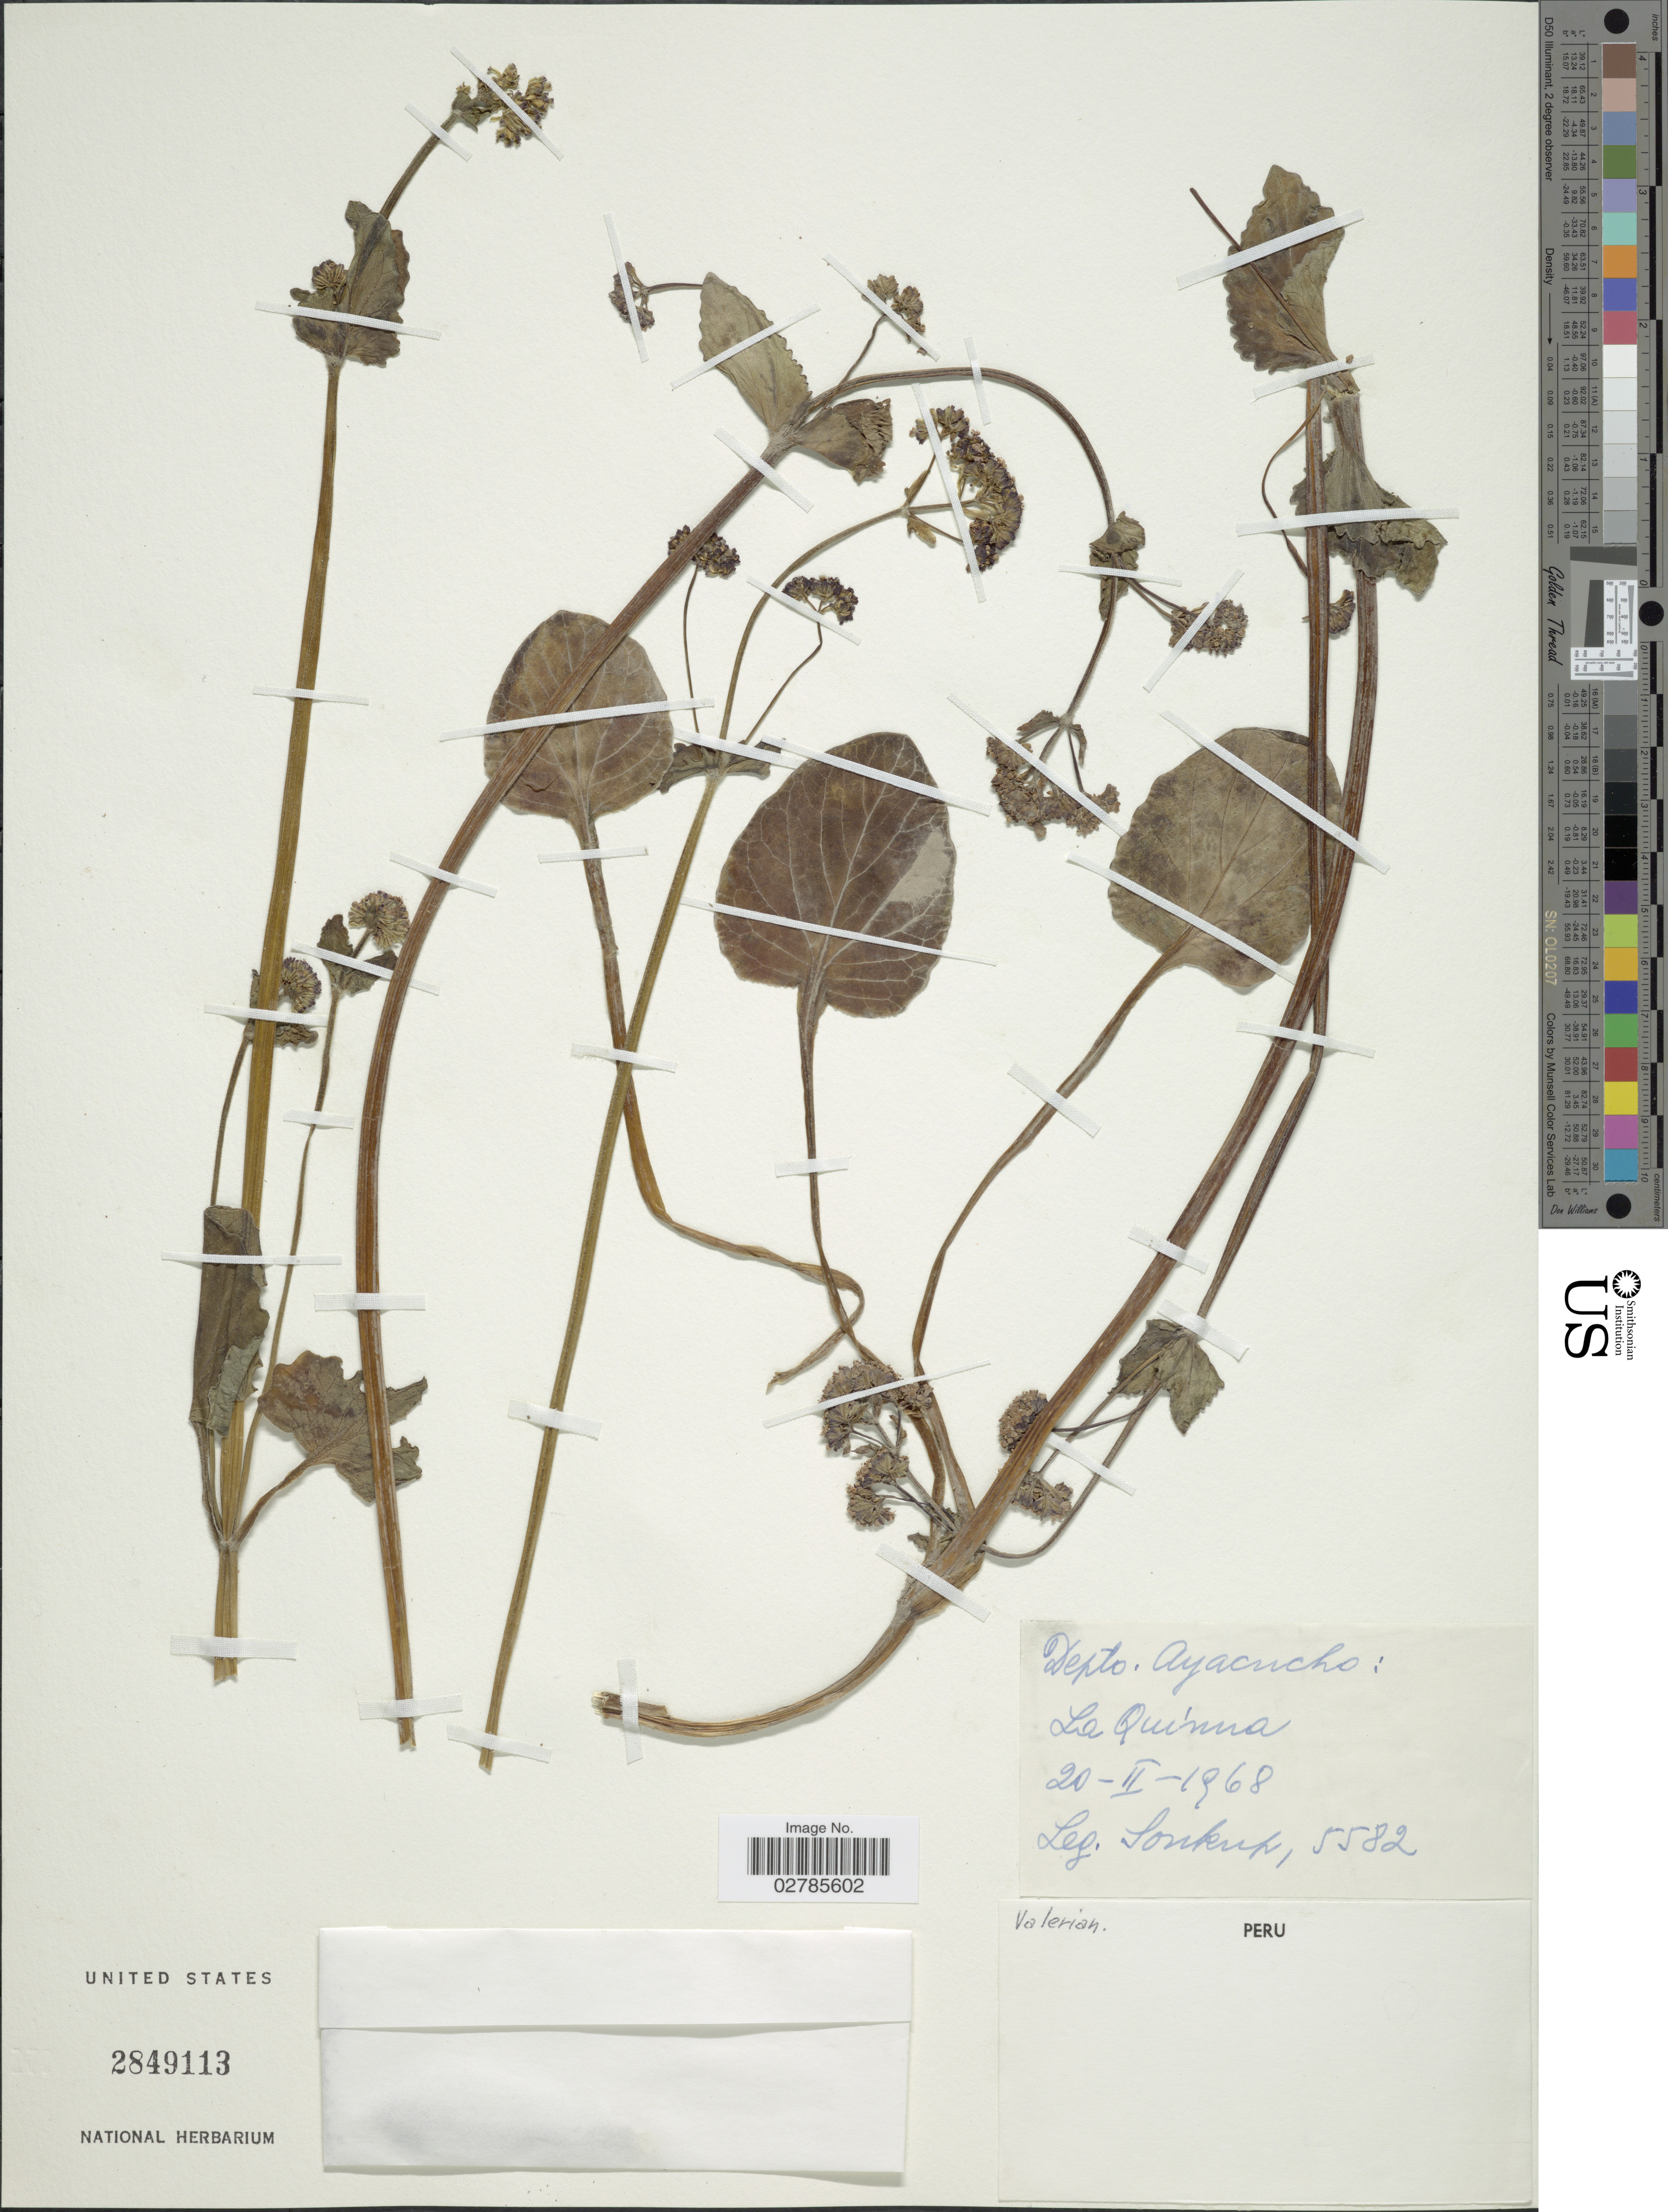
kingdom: Plantae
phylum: Tracheophyta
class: Magnoliopsida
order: Dipsacales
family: Caprifoliaceae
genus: Valeriana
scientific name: Valeriana sp.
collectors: J. Soukup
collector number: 5582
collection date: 1968-02-20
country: Peru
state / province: Ayacucho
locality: Depto. Ayacucho: La Quinua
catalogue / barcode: US 2849113